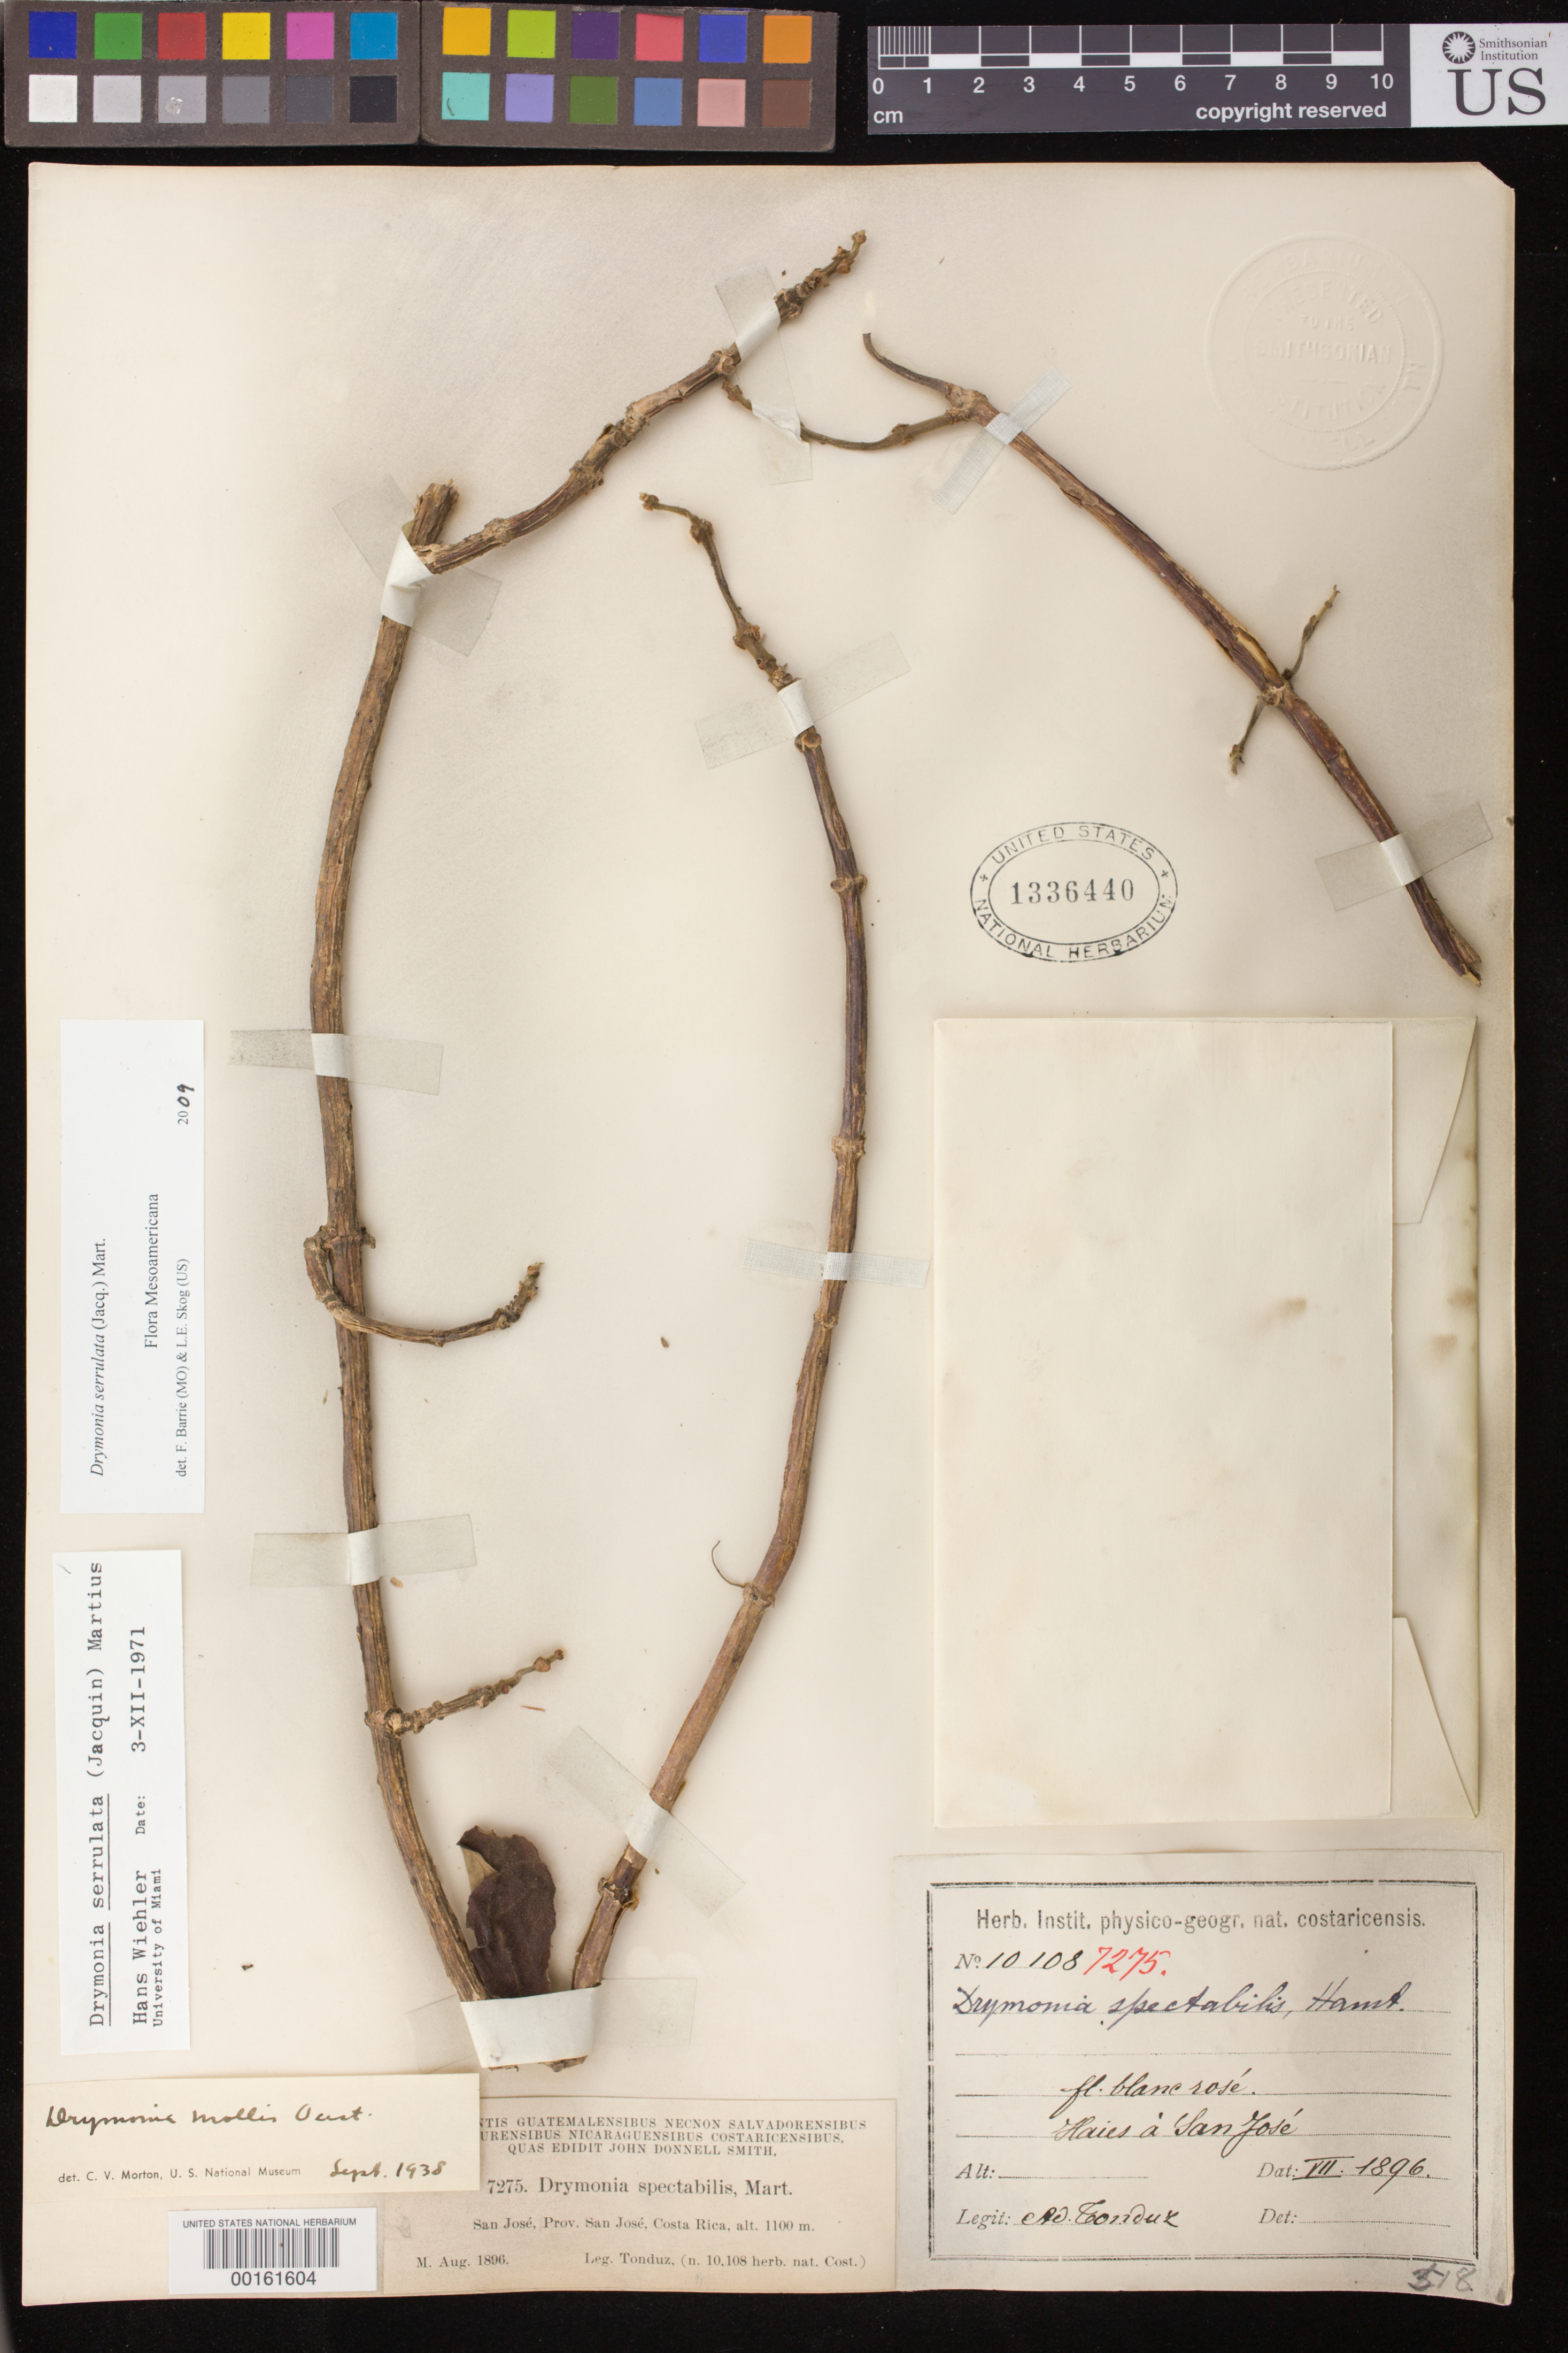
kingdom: Plantae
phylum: Tracheophyta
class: Magnoliopsida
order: Lamiales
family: Gesneriaceae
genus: Drymonia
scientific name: Drymonia serrulata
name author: (Jacq.) Mart.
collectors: A. Tonduz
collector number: HNC 10108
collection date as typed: Jul 1896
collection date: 1896-07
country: Costa Rica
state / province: San José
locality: Haies à San José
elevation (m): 1100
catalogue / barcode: US 1336440